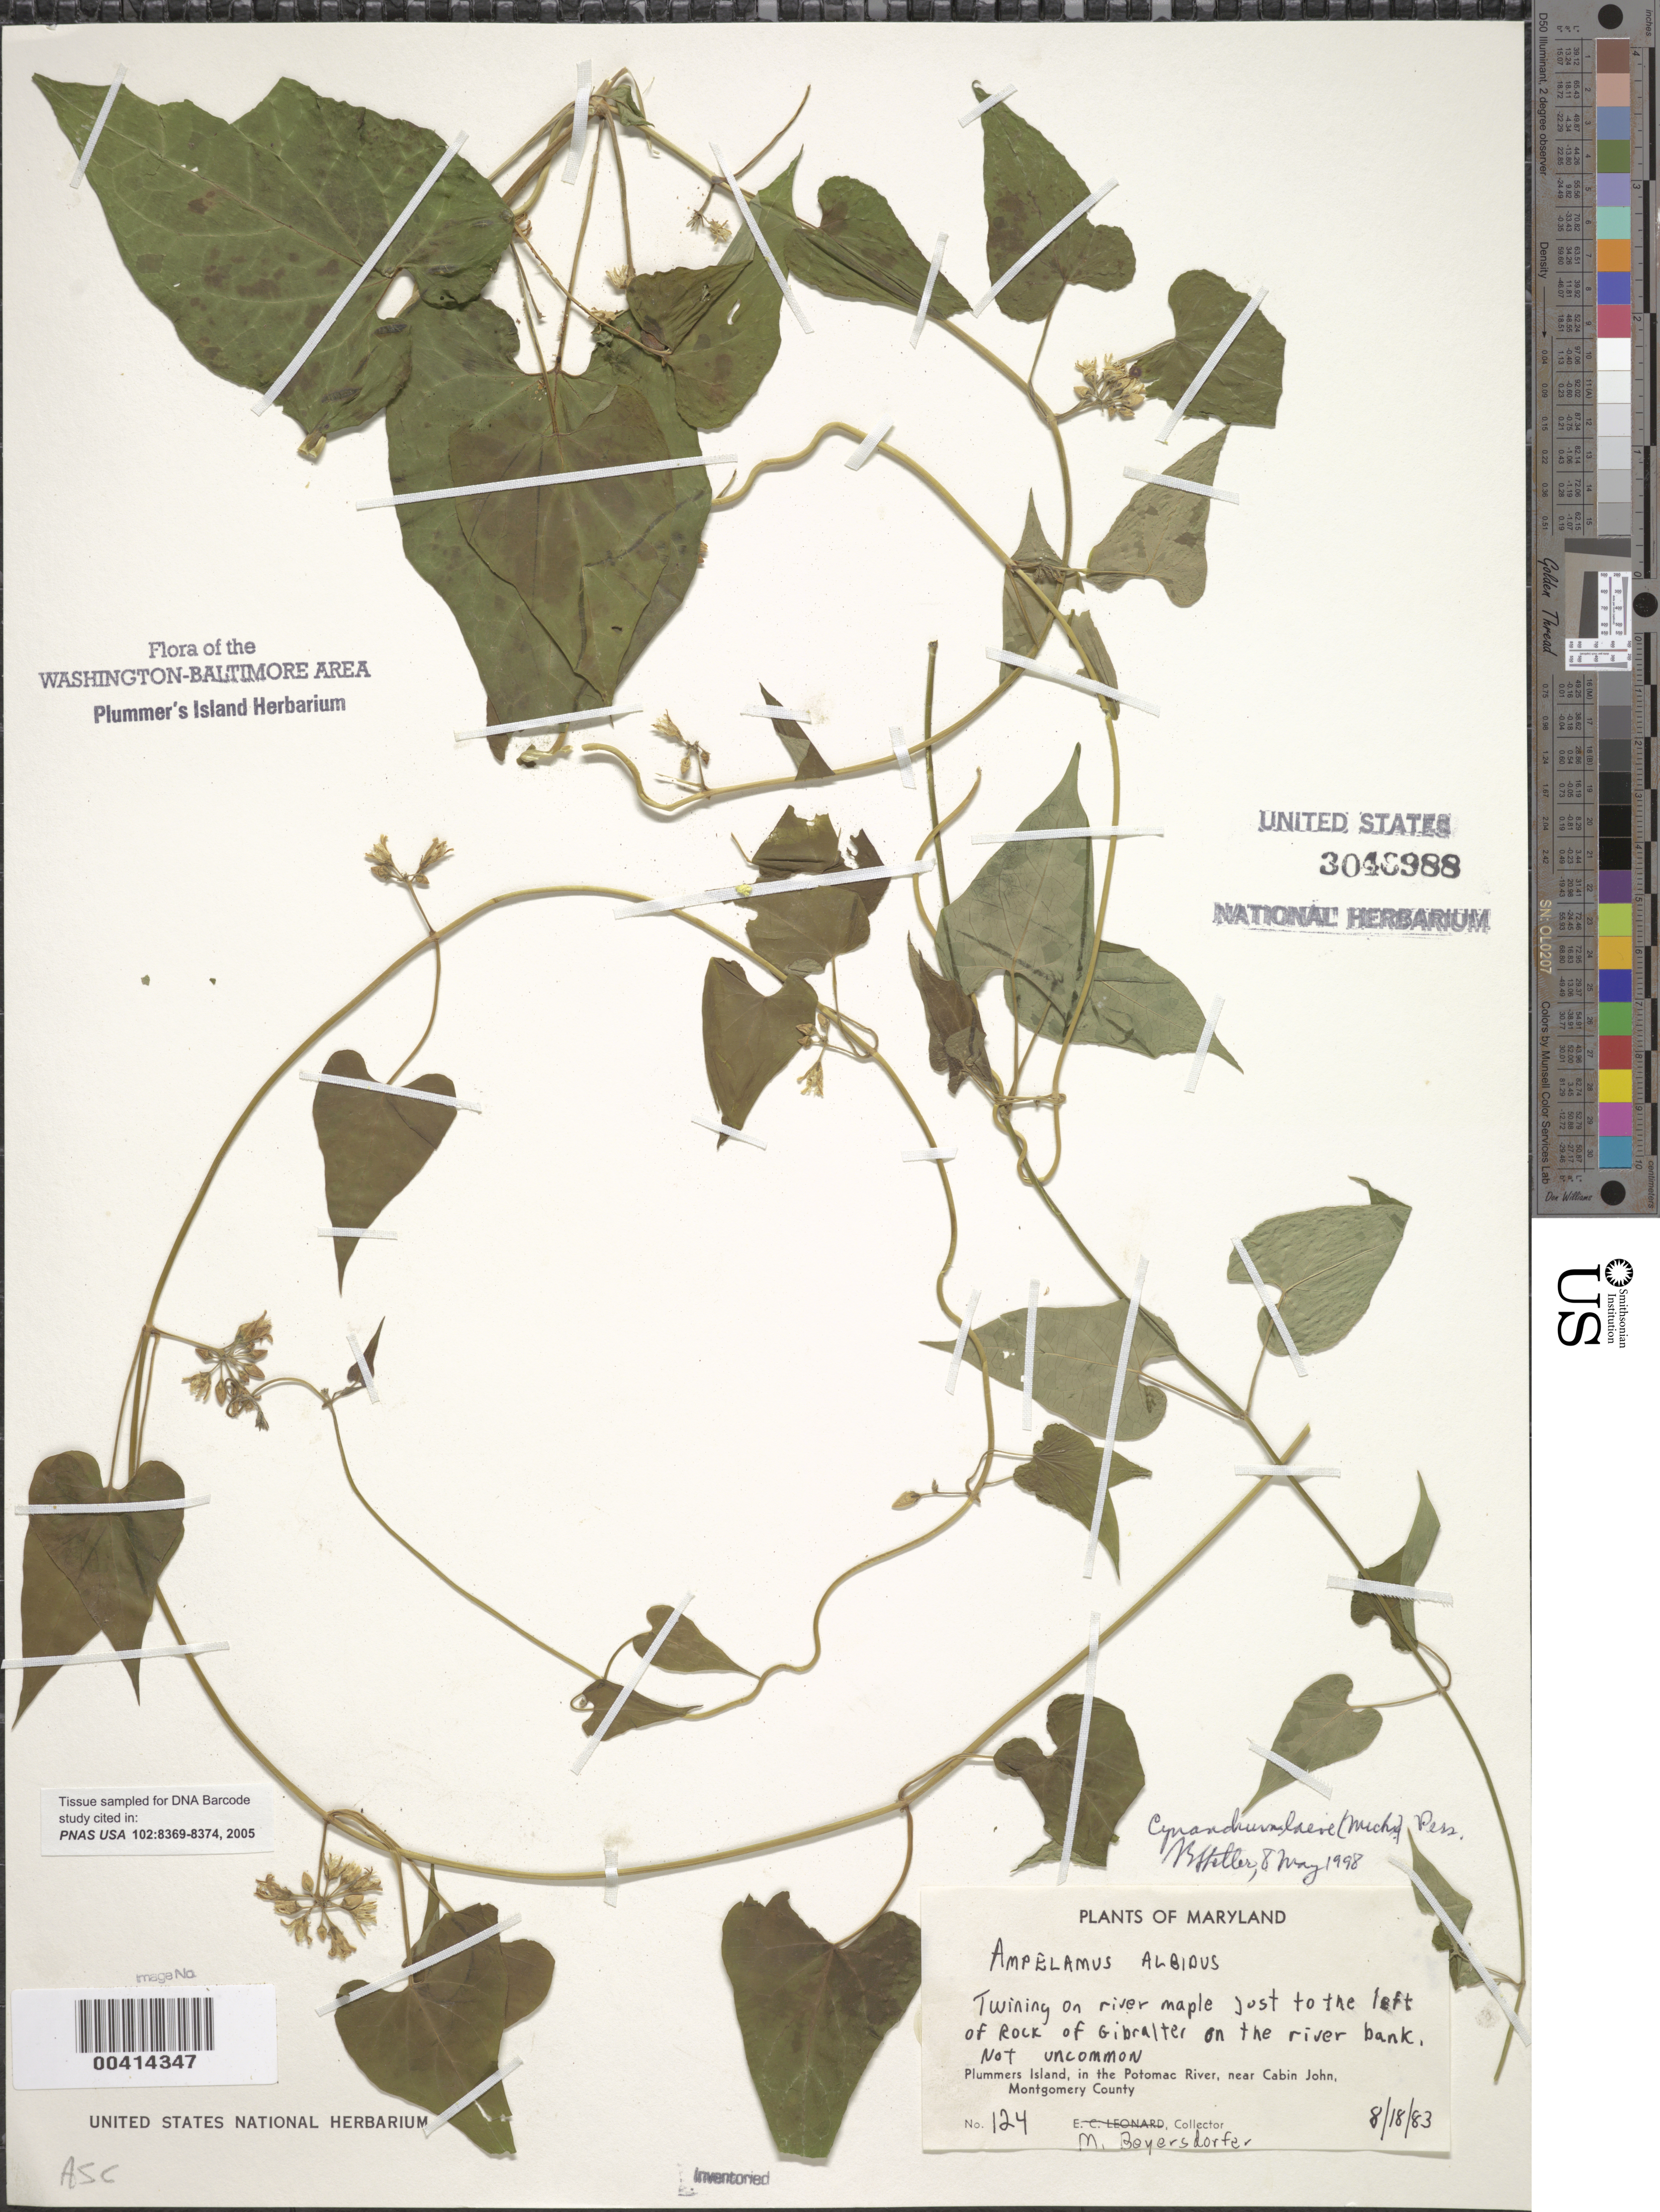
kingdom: Plantae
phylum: Tracheophyta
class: Magnoliopsida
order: Gentianales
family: Apocynaceae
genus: Cynanchum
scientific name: Cynanchum laeve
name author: (Michx.) Pers.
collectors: M. Beyersdorfer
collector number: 124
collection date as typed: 18 Aug 1983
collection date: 1983-08-18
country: United States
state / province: Maryland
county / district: Montgomery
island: Plummers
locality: Plummer's Island; just to the left of Rock of Gibraltar on River Bank C. & O. Canal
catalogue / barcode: US 3048988